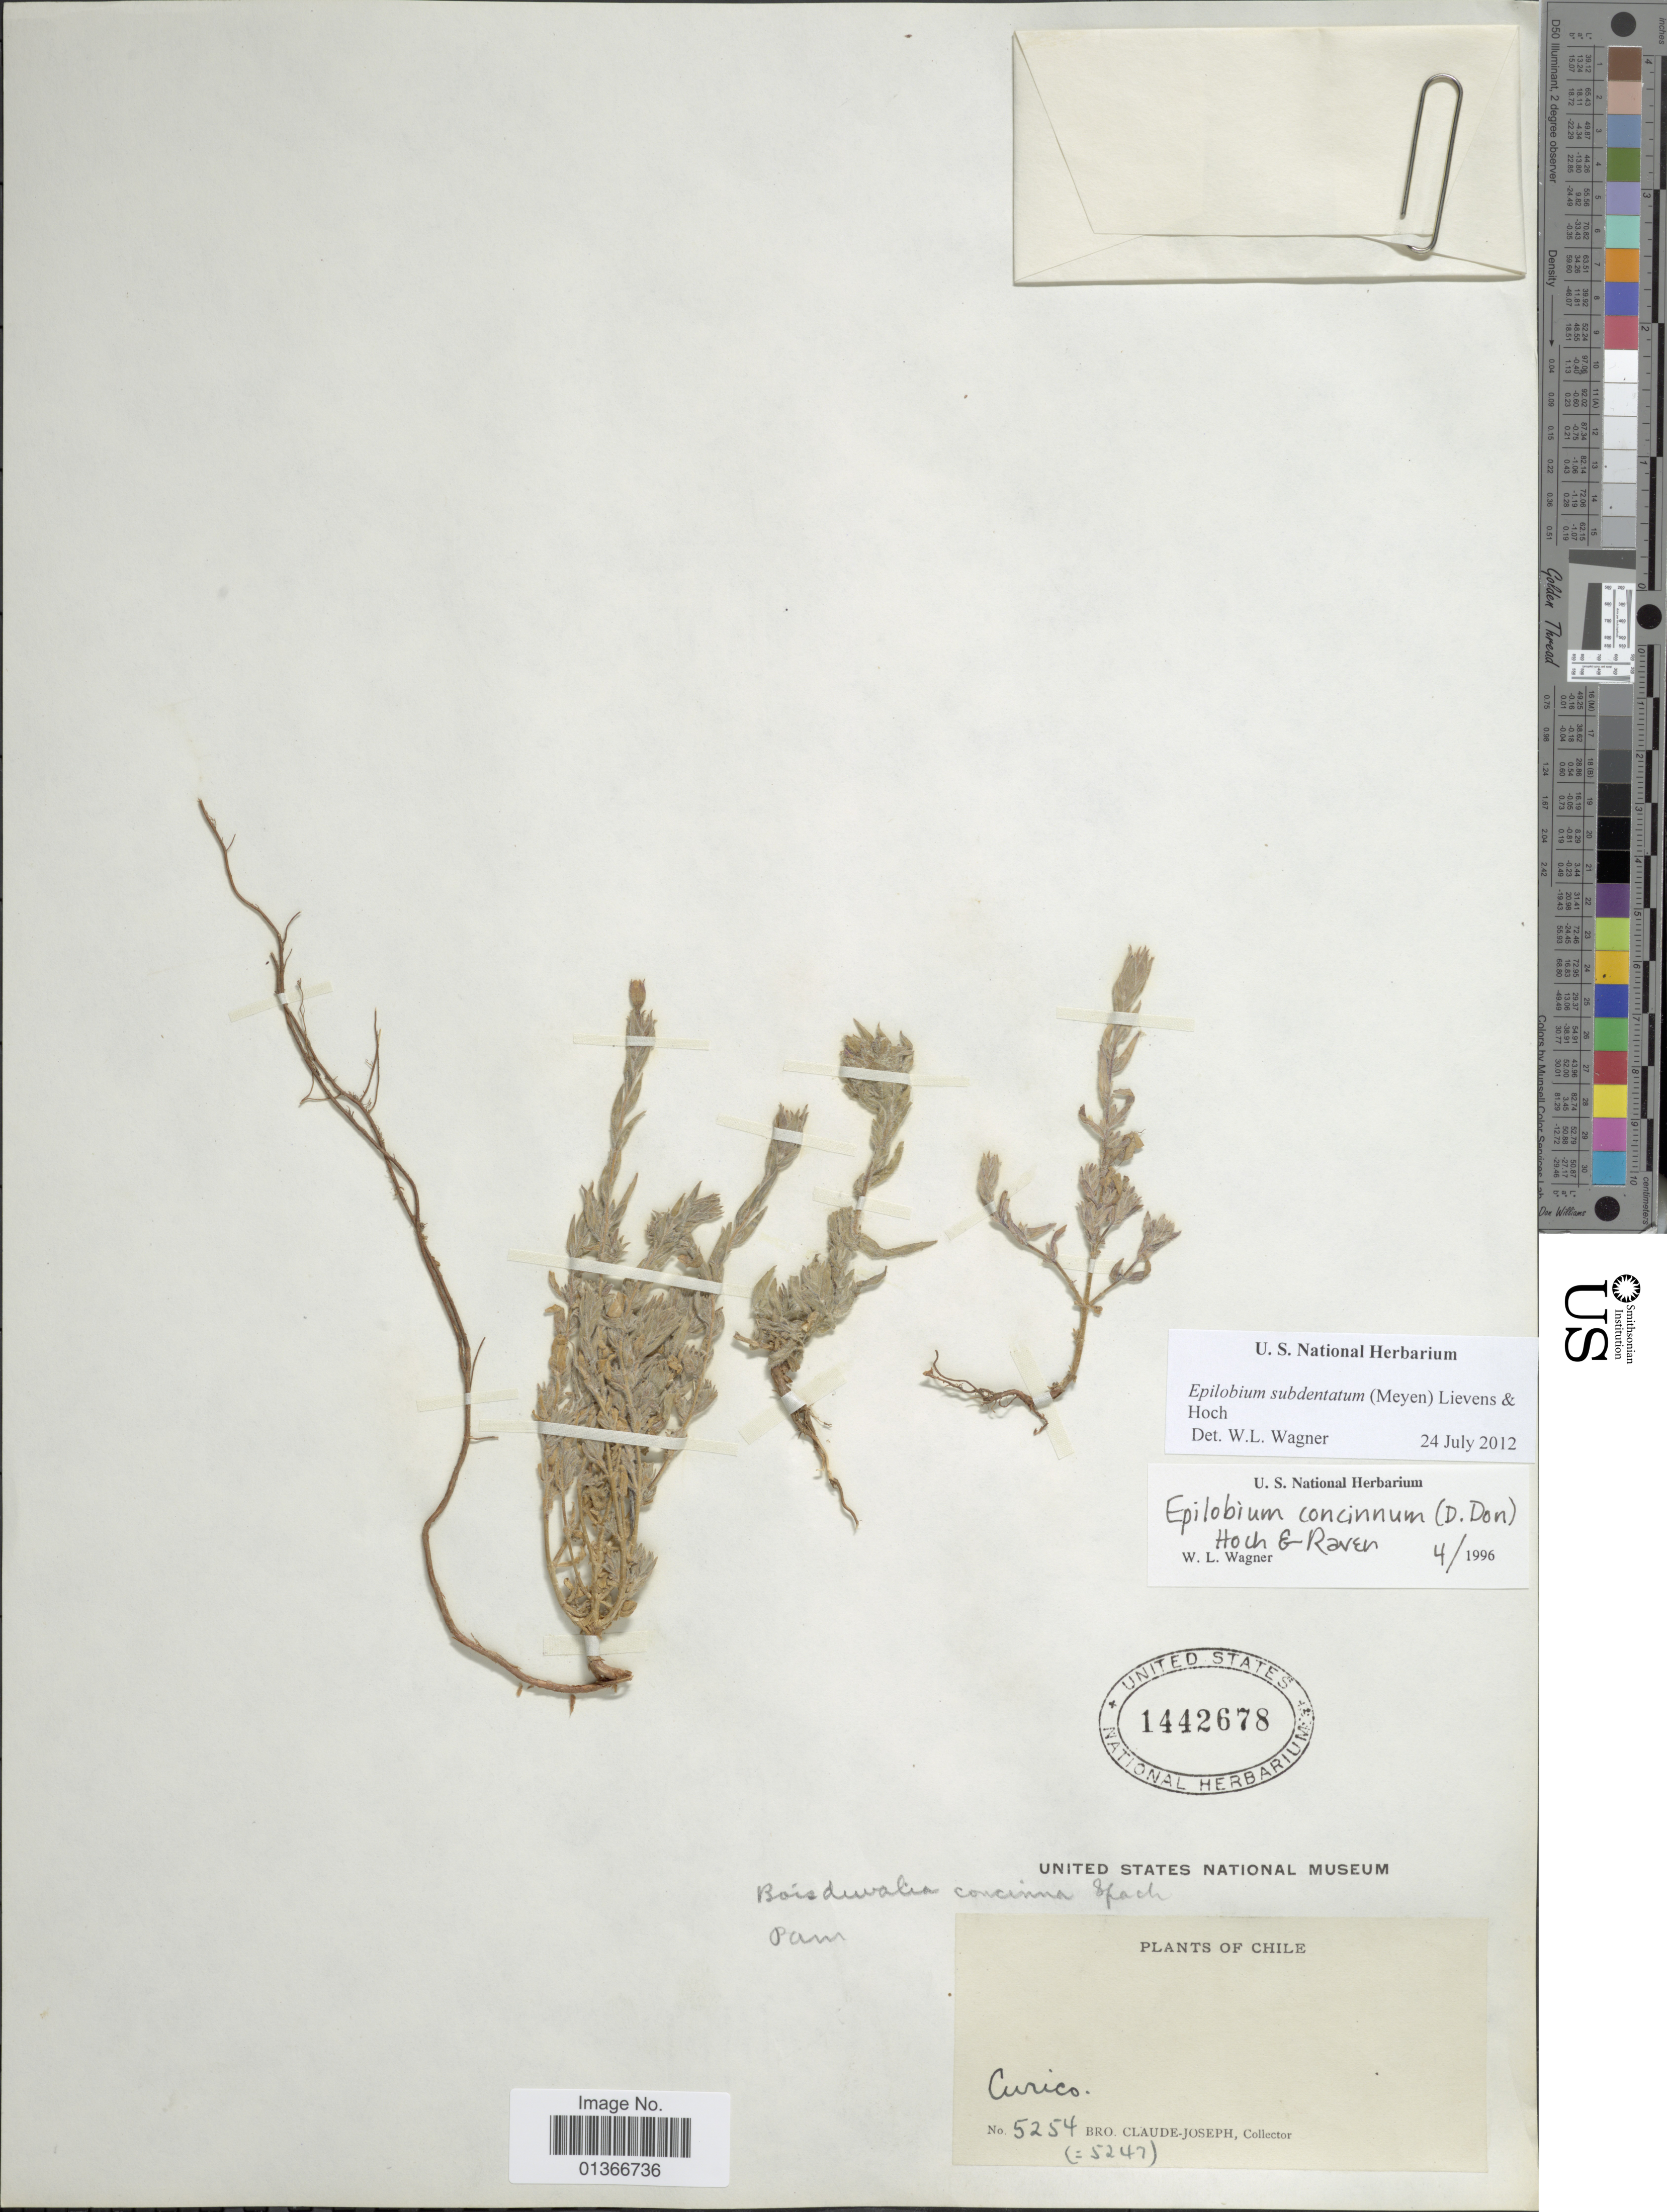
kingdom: Plantae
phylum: Tracheophyta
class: Magnoliopsida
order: Myrtales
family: Onagraceae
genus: Epilobium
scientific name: Epilobium subdentatum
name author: (Meyen) Lievens & Hoch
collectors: Bro. Claude-Joseph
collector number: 5254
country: Chile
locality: Curico.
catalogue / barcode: US 1442678